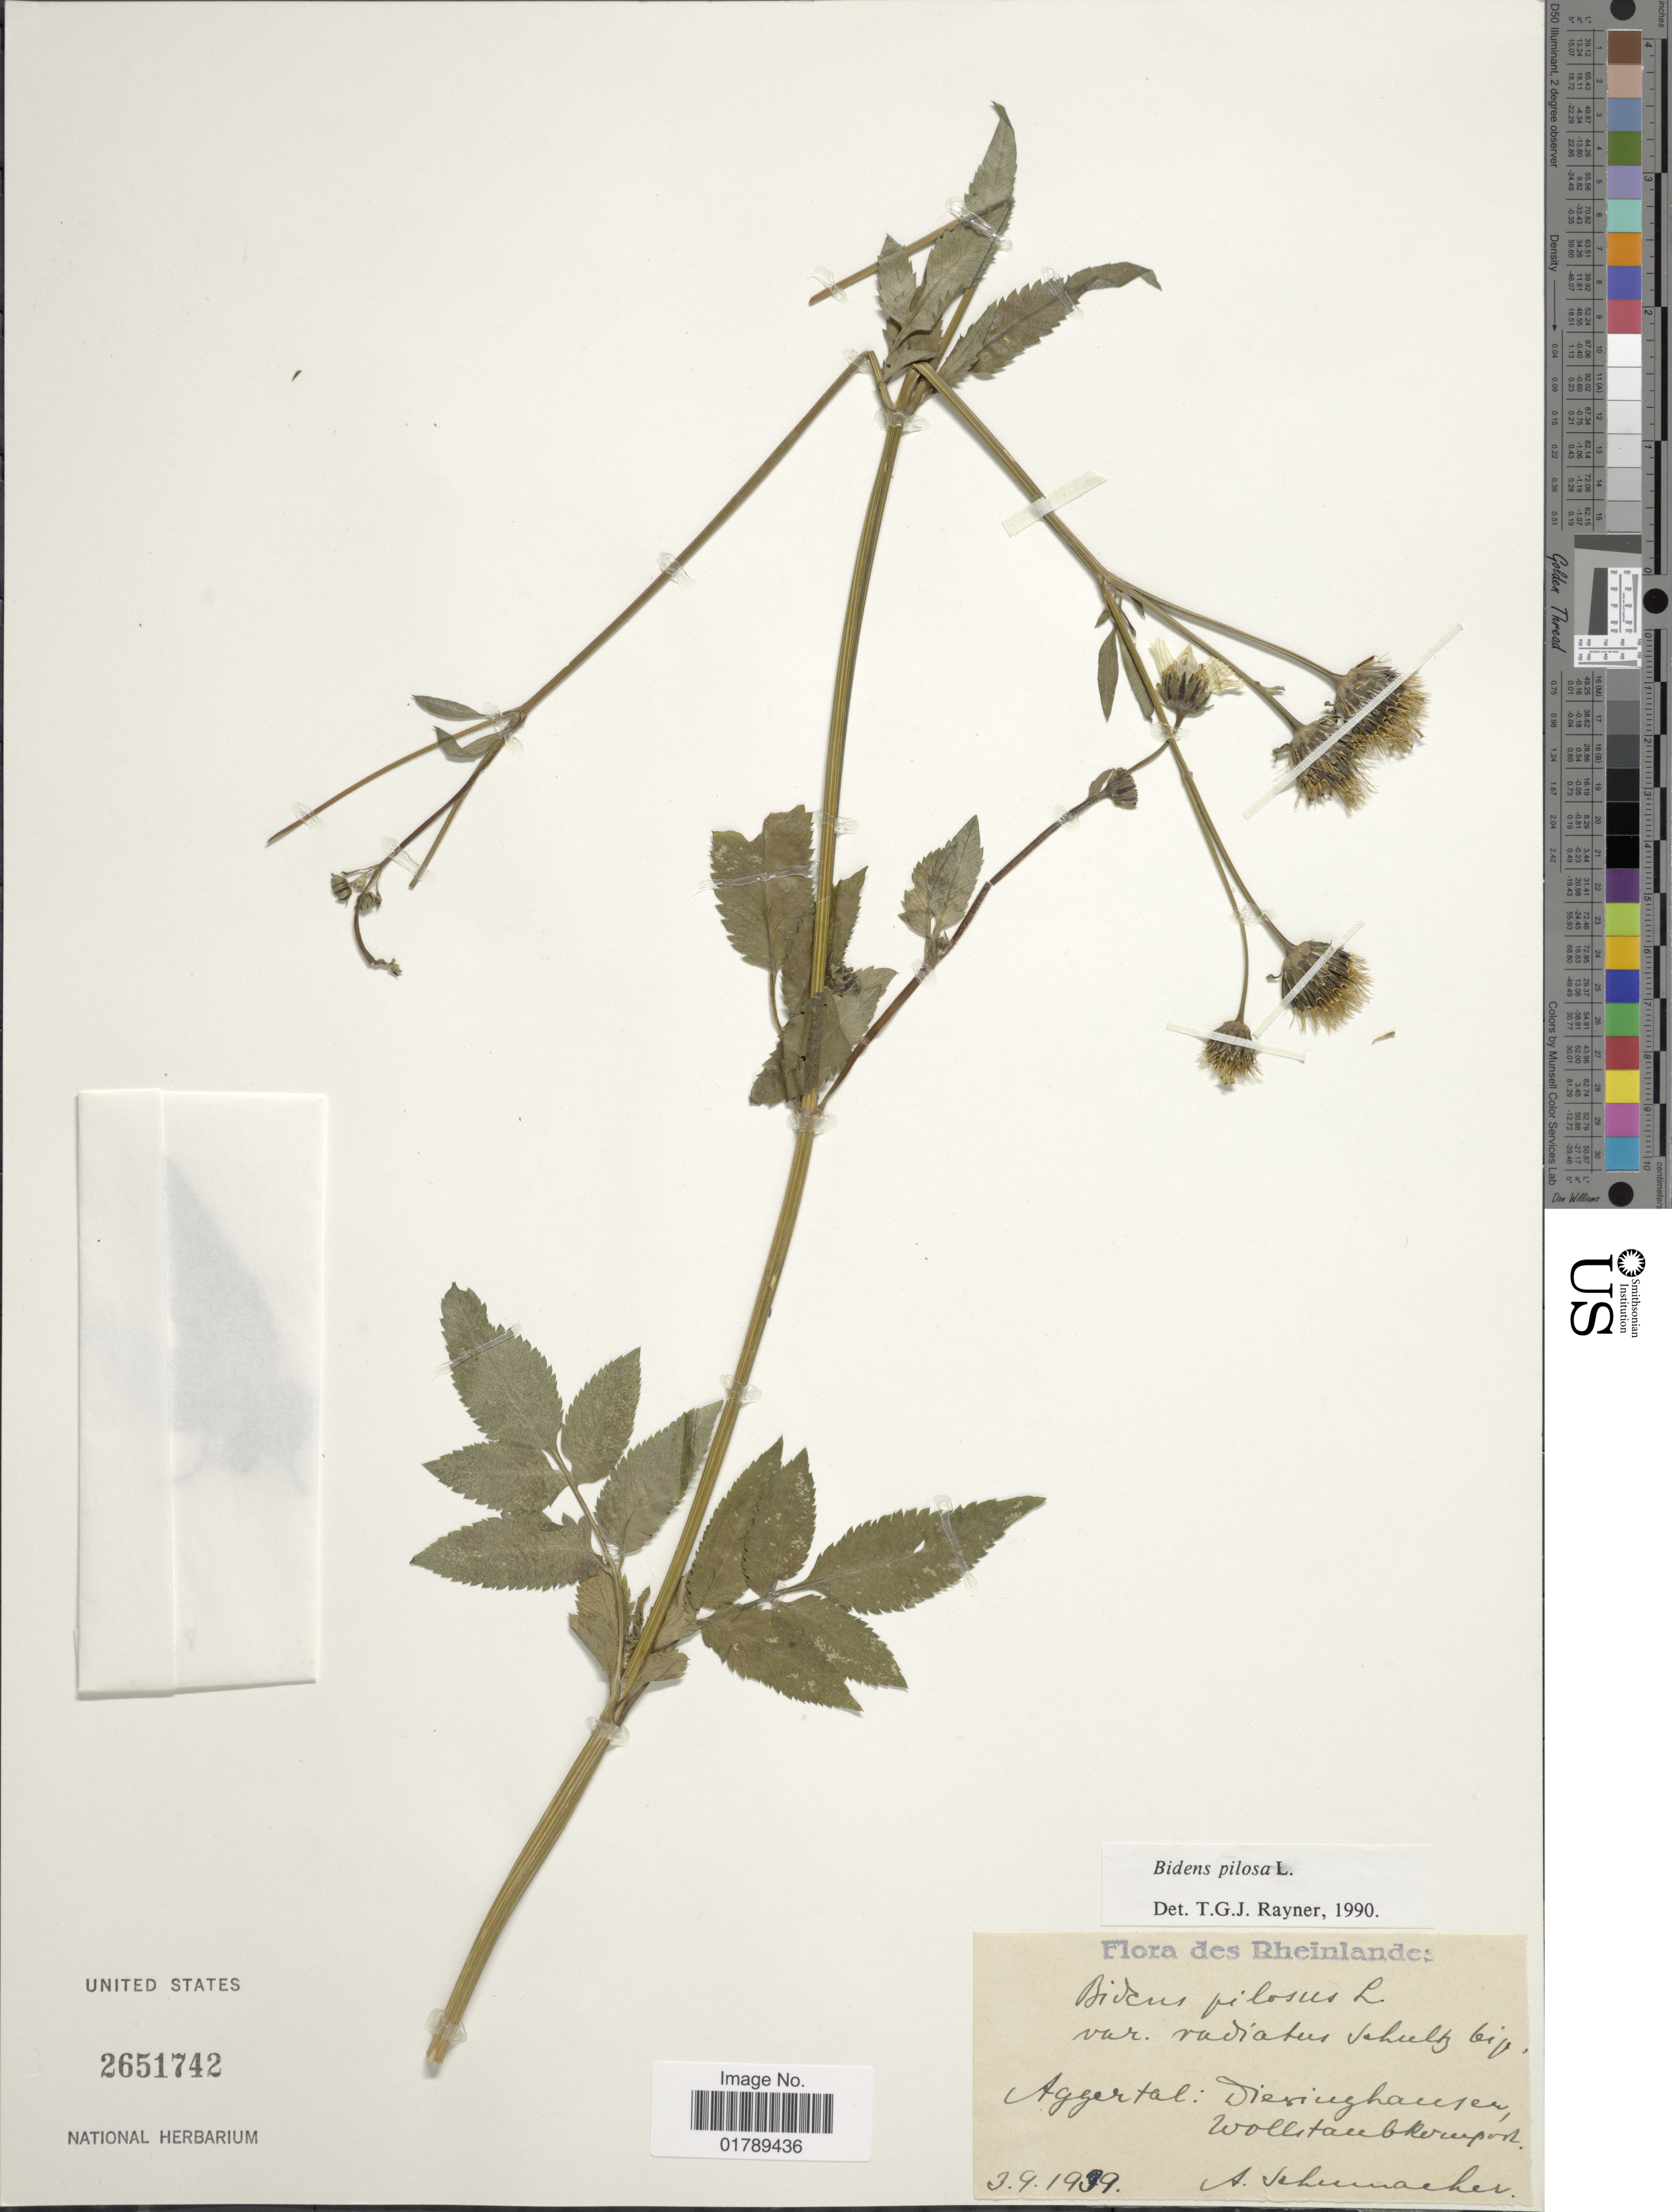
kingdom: Plantae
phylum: Tracheophyta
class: Magnoliopsida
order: Asterales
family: Asteraceae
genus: Bidens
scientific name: Bidens pilosa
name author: L.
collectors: A. Schumacher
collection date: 1939-09-03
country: Germany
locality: Rheinlandes. Aggertal: Diesiughauter, wollitaubrvempor [interpreted]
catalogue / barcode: US 2651742